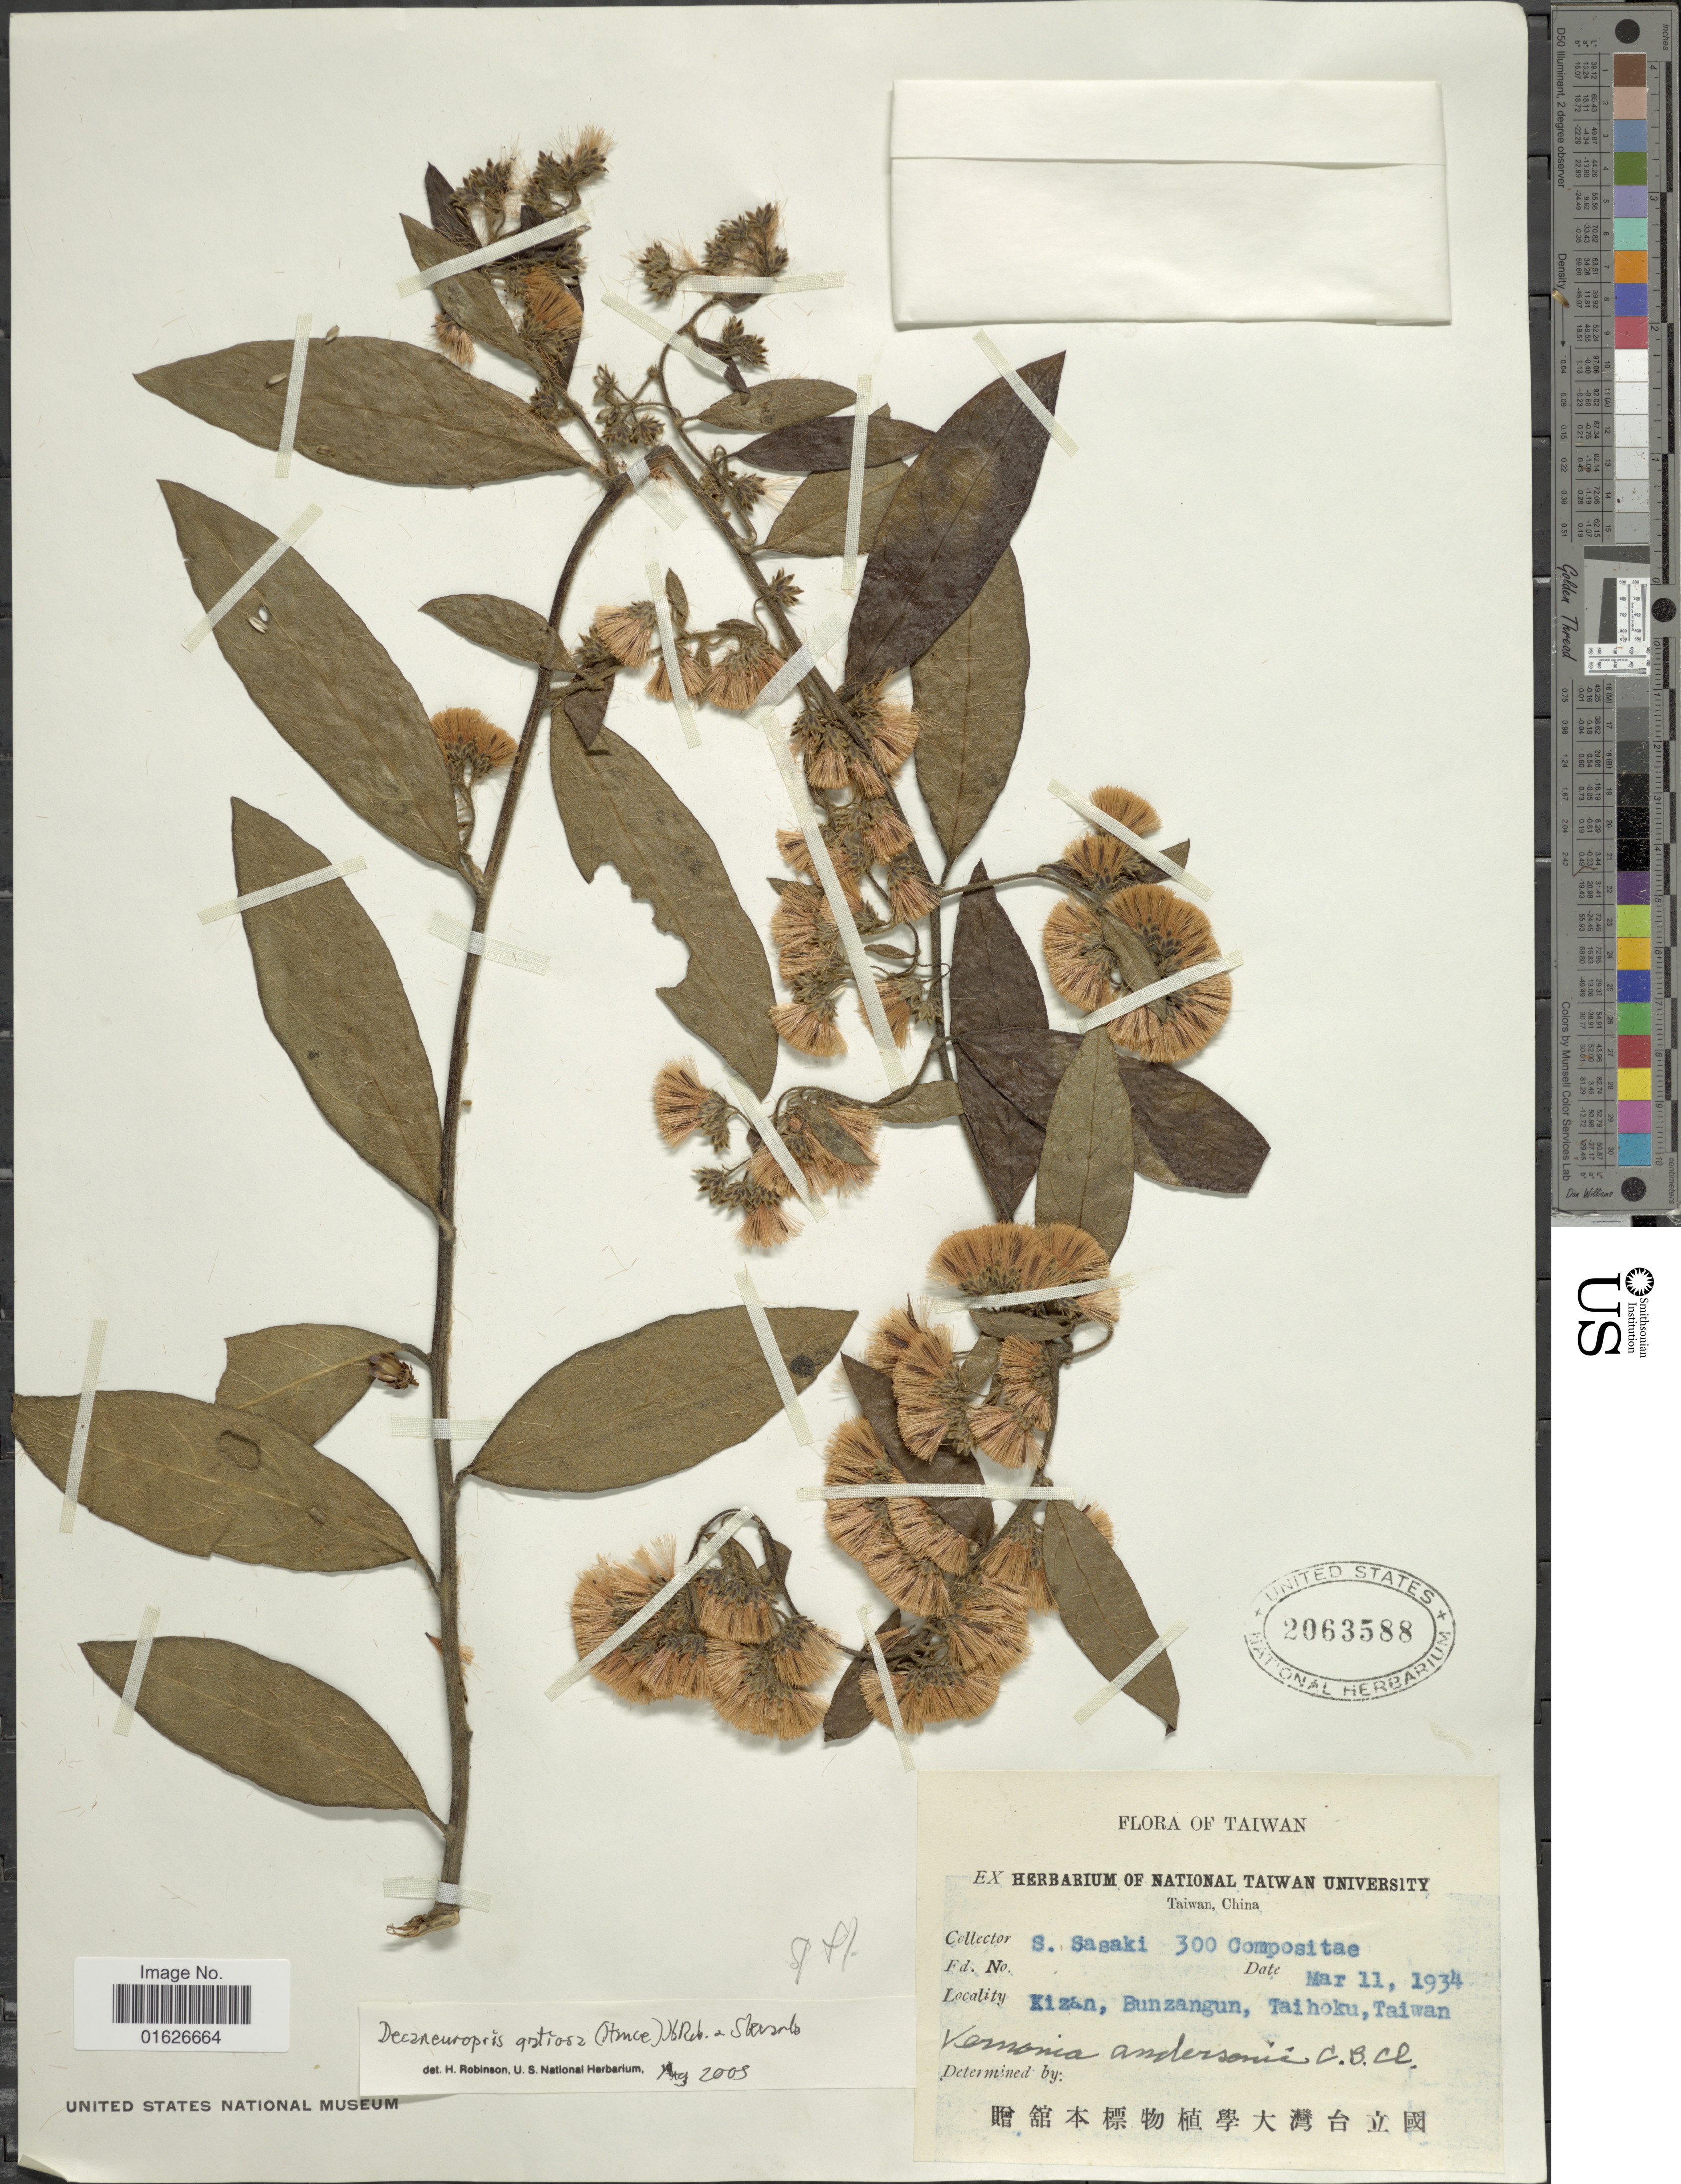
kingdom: Plantae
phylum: Tracheophyta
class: Magnoliopsida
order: Asterales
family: Asteraceae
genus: Decaneuropsis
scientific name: Decaneuropsis gratiosa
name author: (Hance) H. Rob. & Skvarla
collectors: S. Sasaki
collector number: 300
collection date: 1934-03-11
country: Taiwan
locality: Kizan, Bunzagun, Taihoku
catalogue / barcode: US 2063588